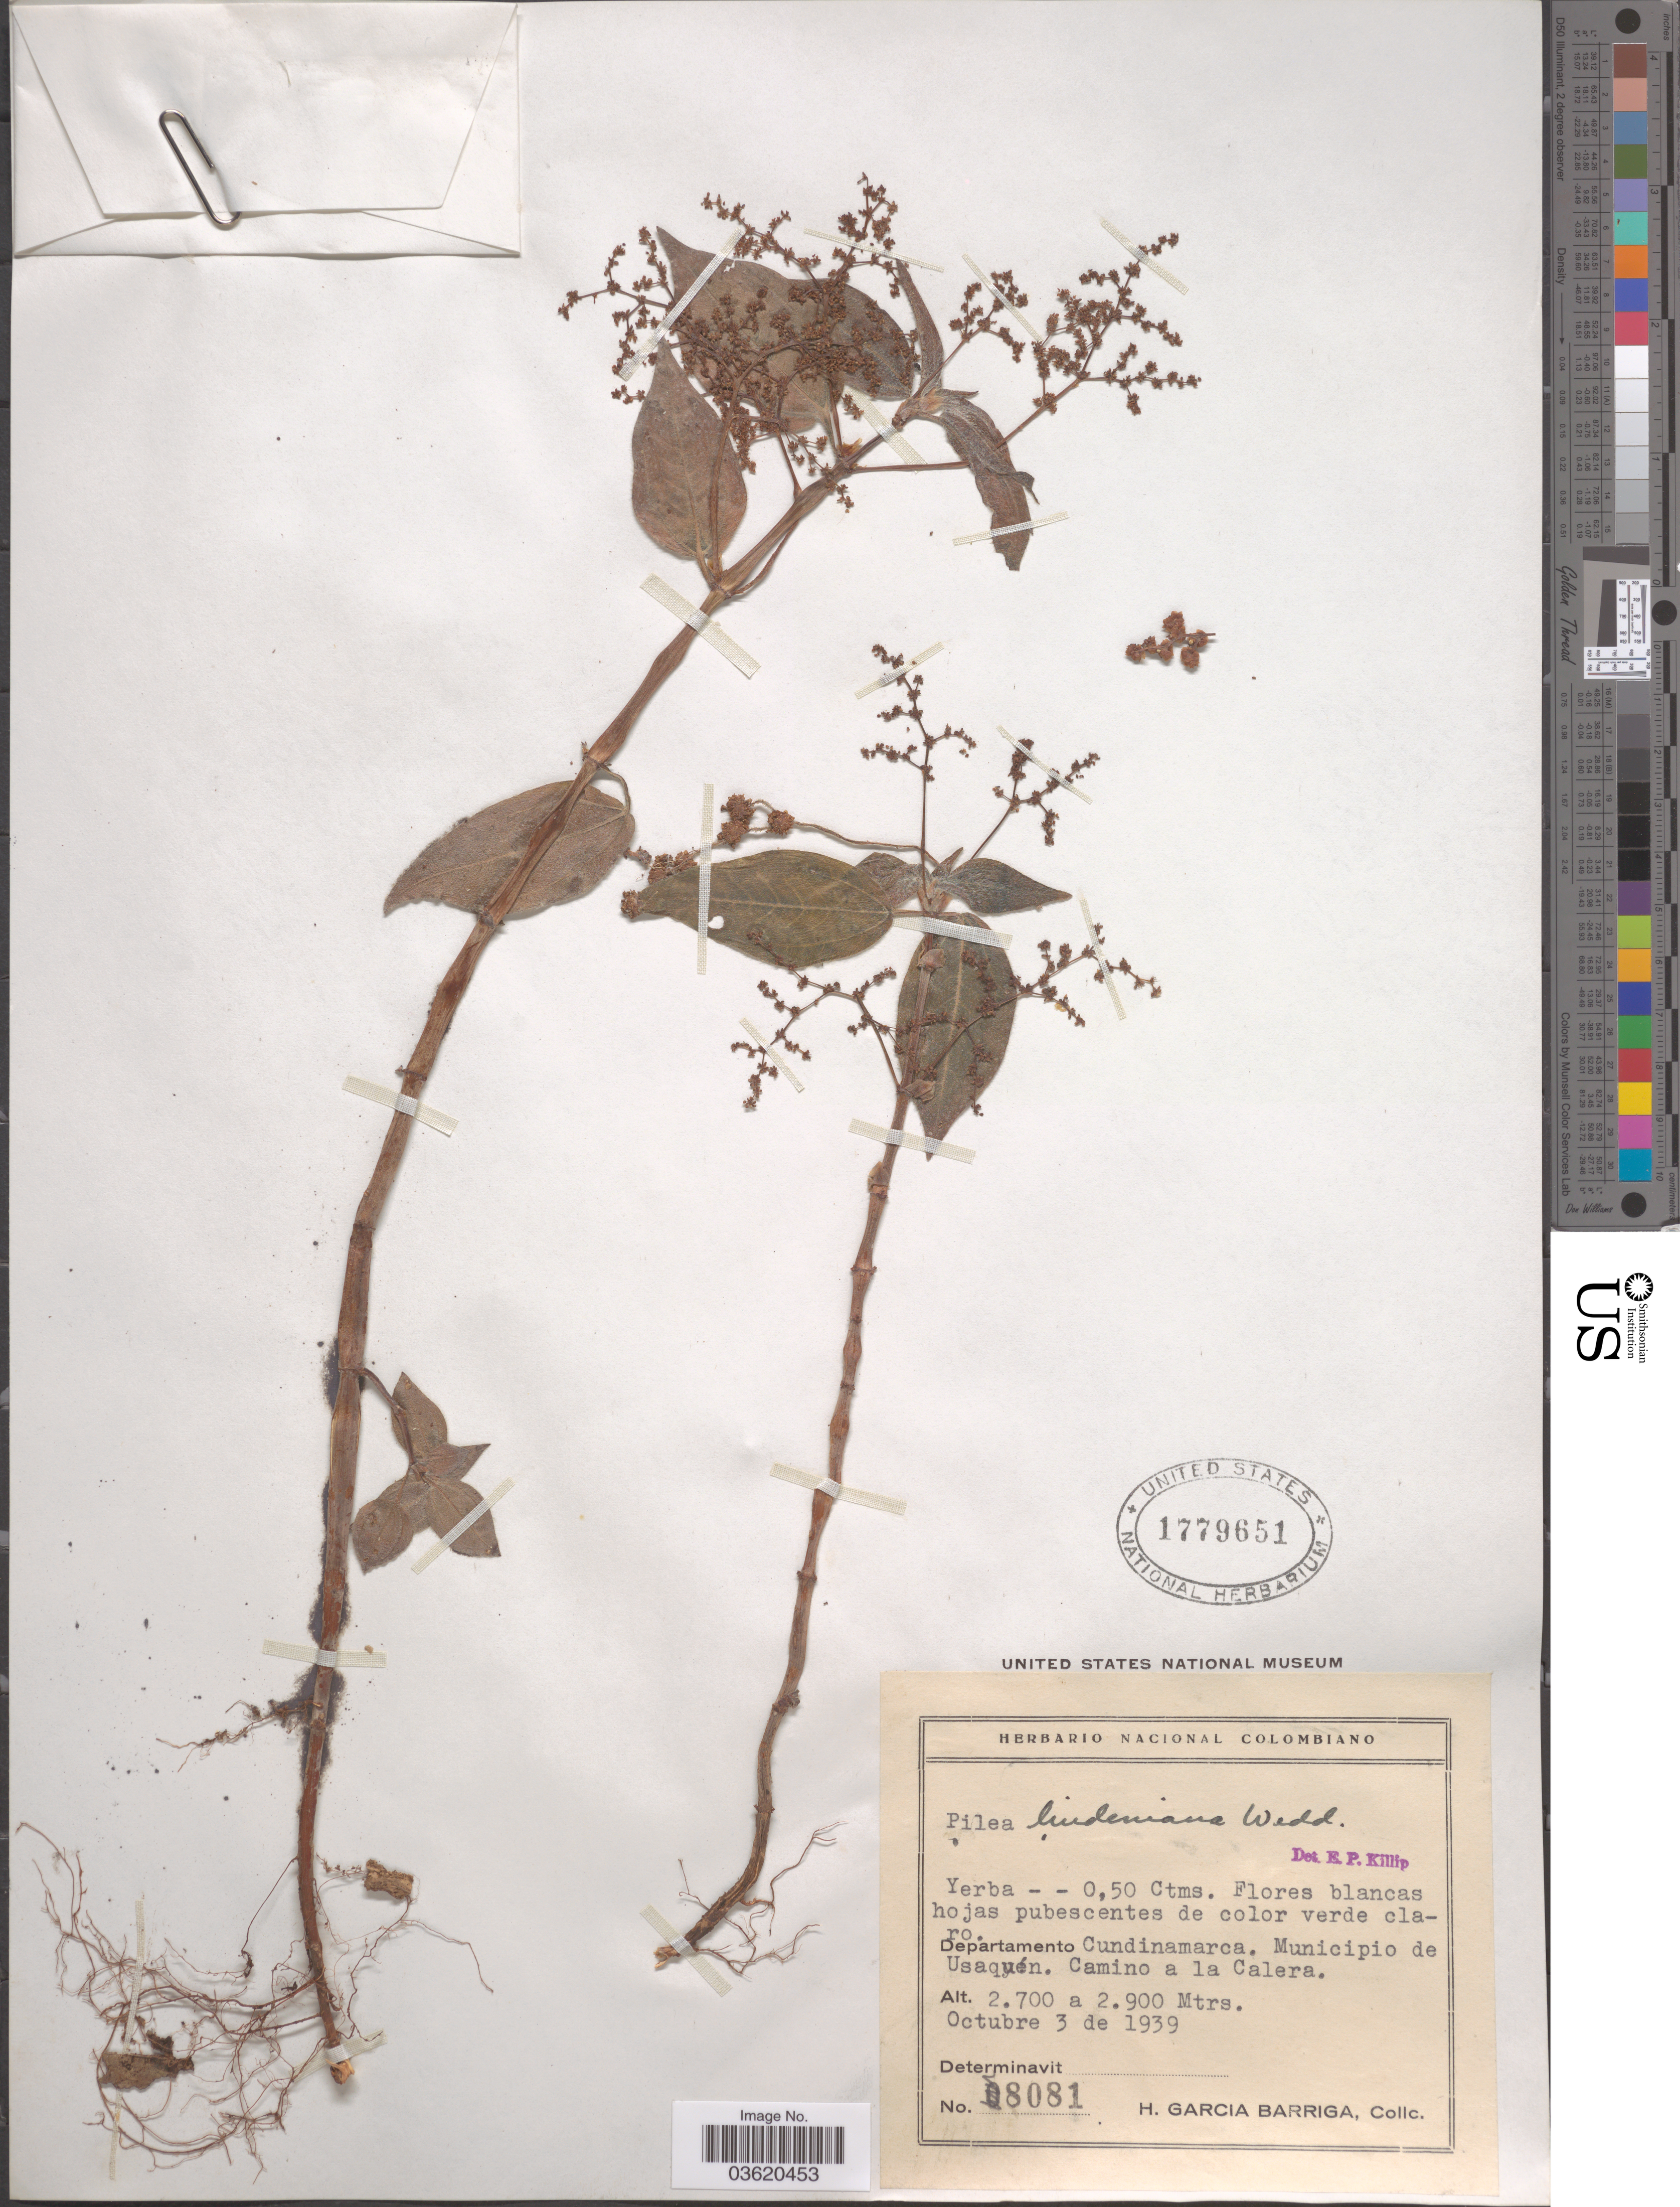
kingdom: Plantae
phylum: Tracheophyta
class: Magnoliopsida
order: Rosales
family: Urticaceae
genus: Pilea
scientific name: Pilea lindeniana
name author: Wedd.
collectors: H. García Barriga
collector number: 8081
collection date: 1939-10-03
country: Colombia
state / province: Cundinamarca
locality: Departamento Cundinamarca, Municipio de Usaquén. Camino a la Calera.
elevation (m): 2700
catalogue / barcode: US 1779651